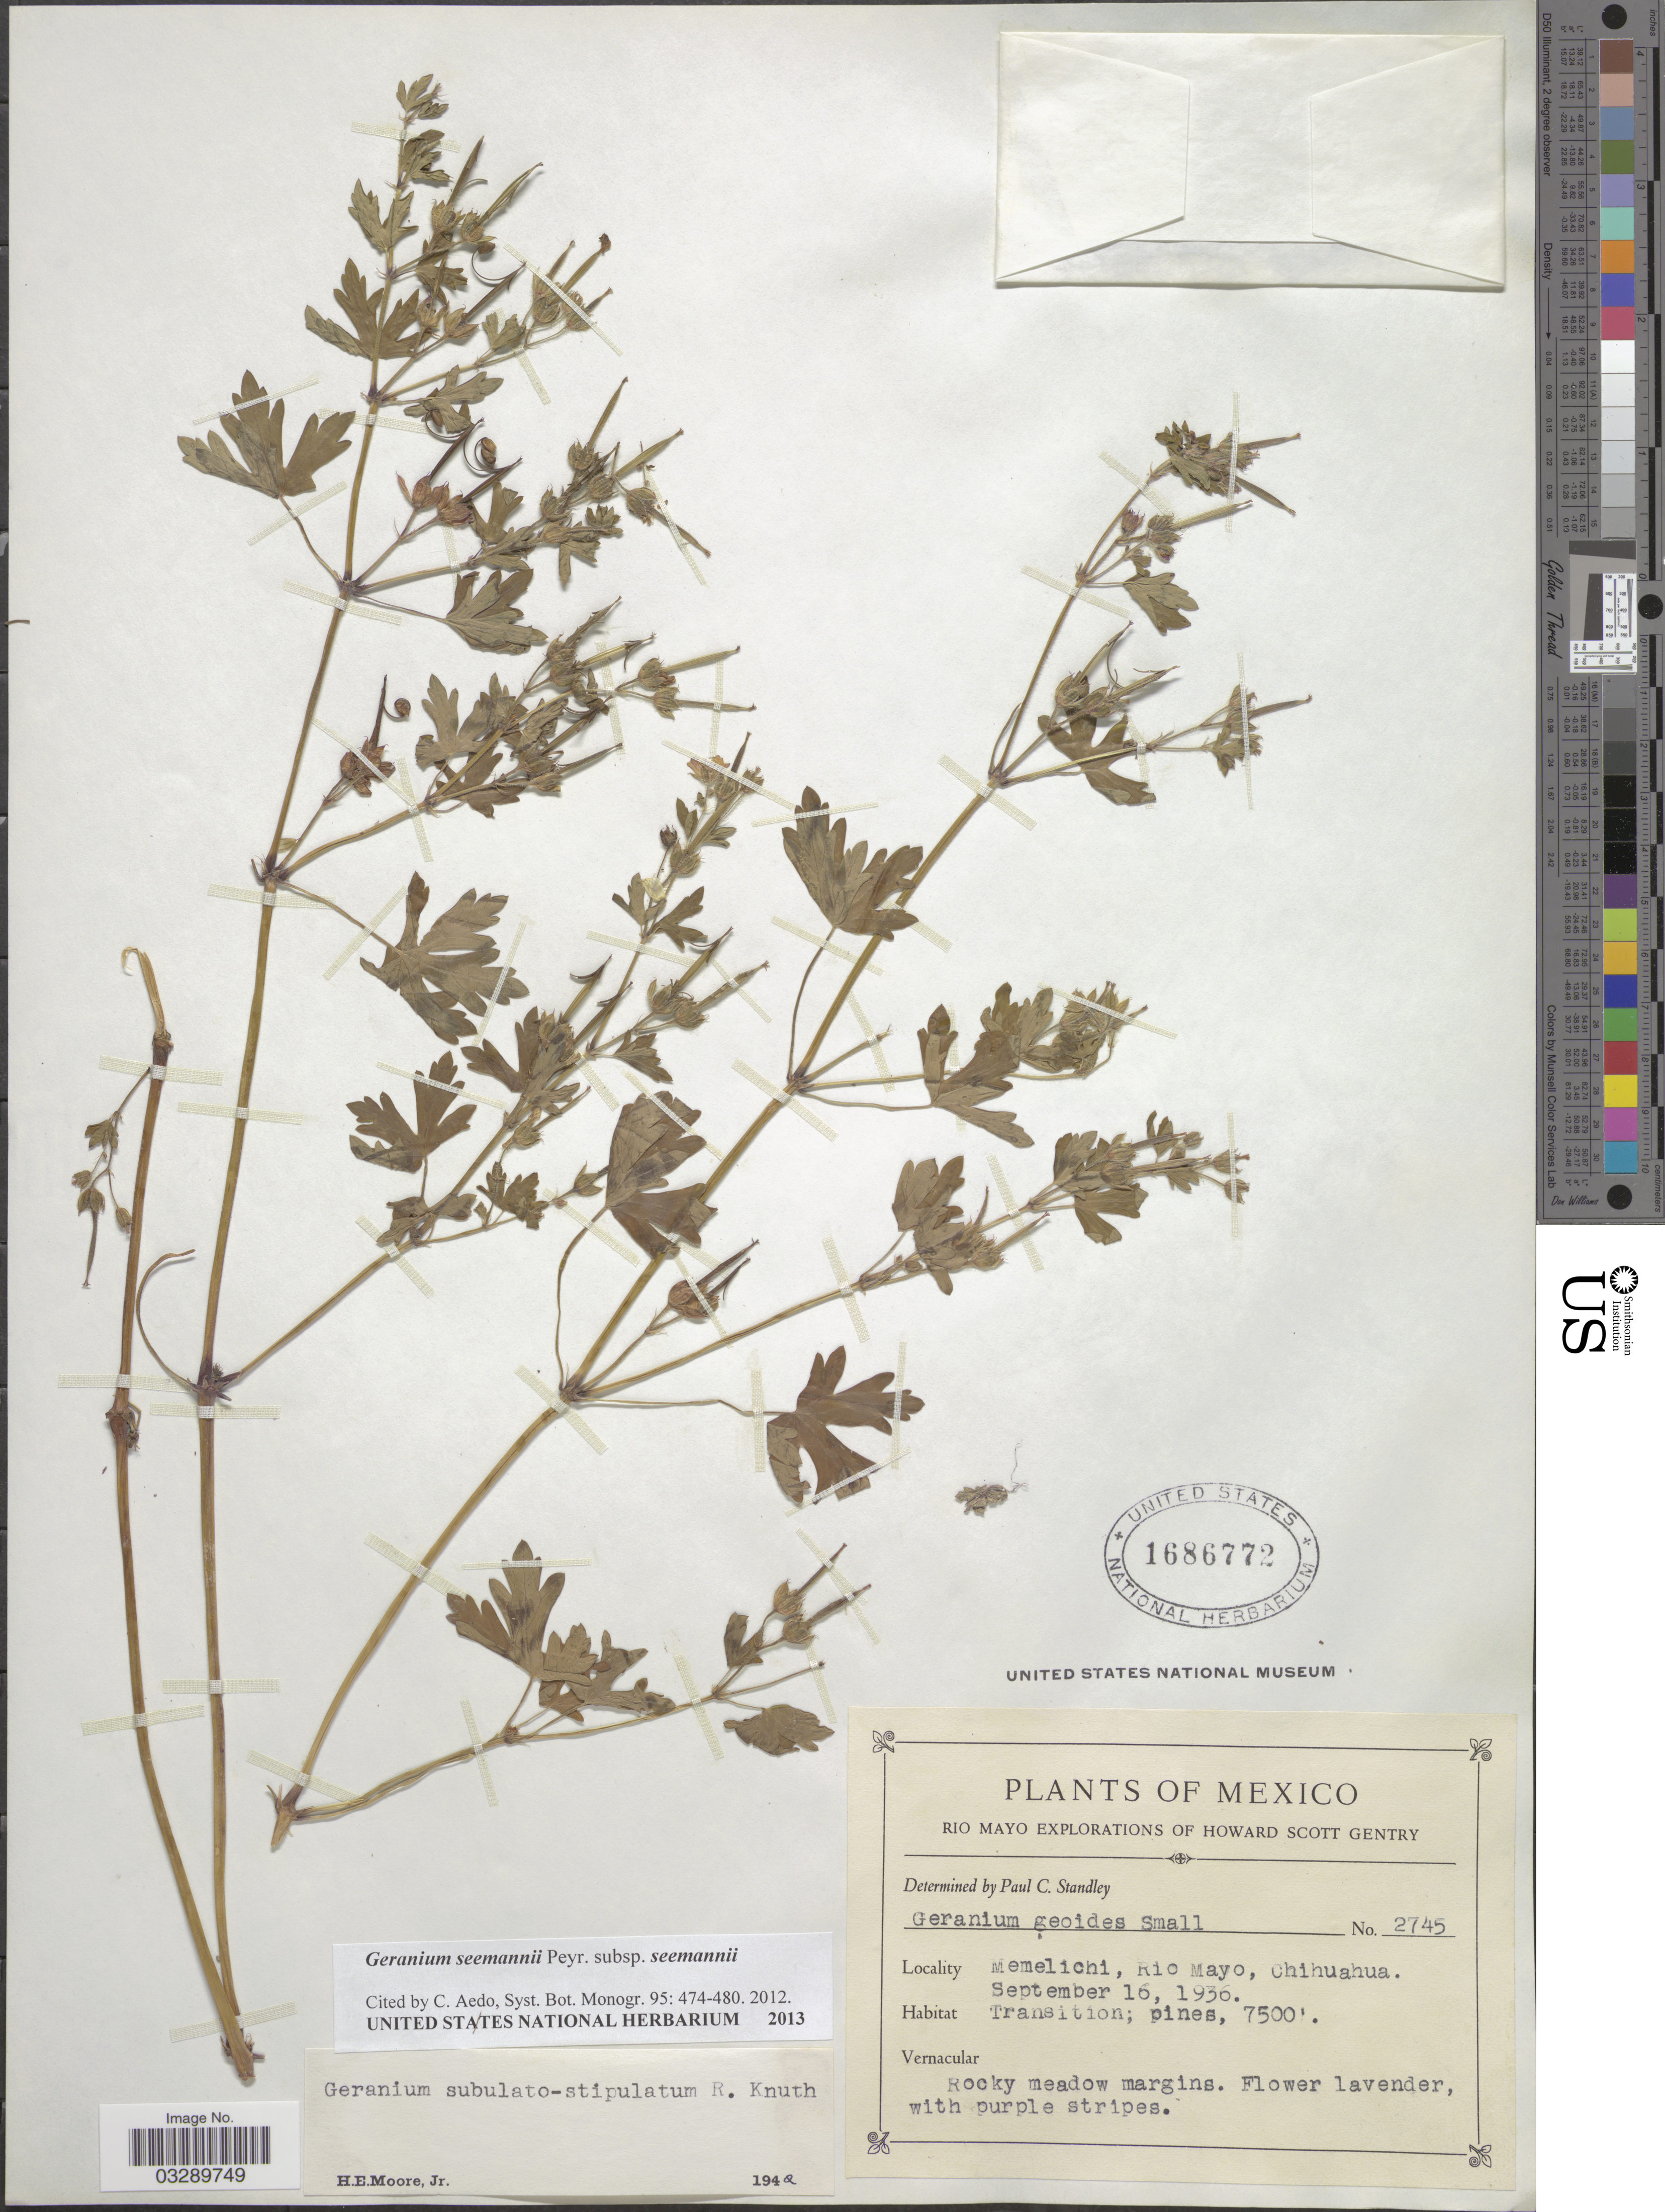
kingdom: Plantae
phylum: Tracheophyta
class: Magnoliopsida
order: Geraniales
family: Geraniaceae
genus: Geranium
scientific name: Geranium seemannii subsp. seemannii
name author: Peyr.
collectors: H. S. Gentry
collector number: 2745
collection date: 1936-09-16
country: Mexico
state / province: Chihuahua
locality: Rio Mayo, Memelichi.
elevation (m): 2286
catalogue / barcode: US 1686772